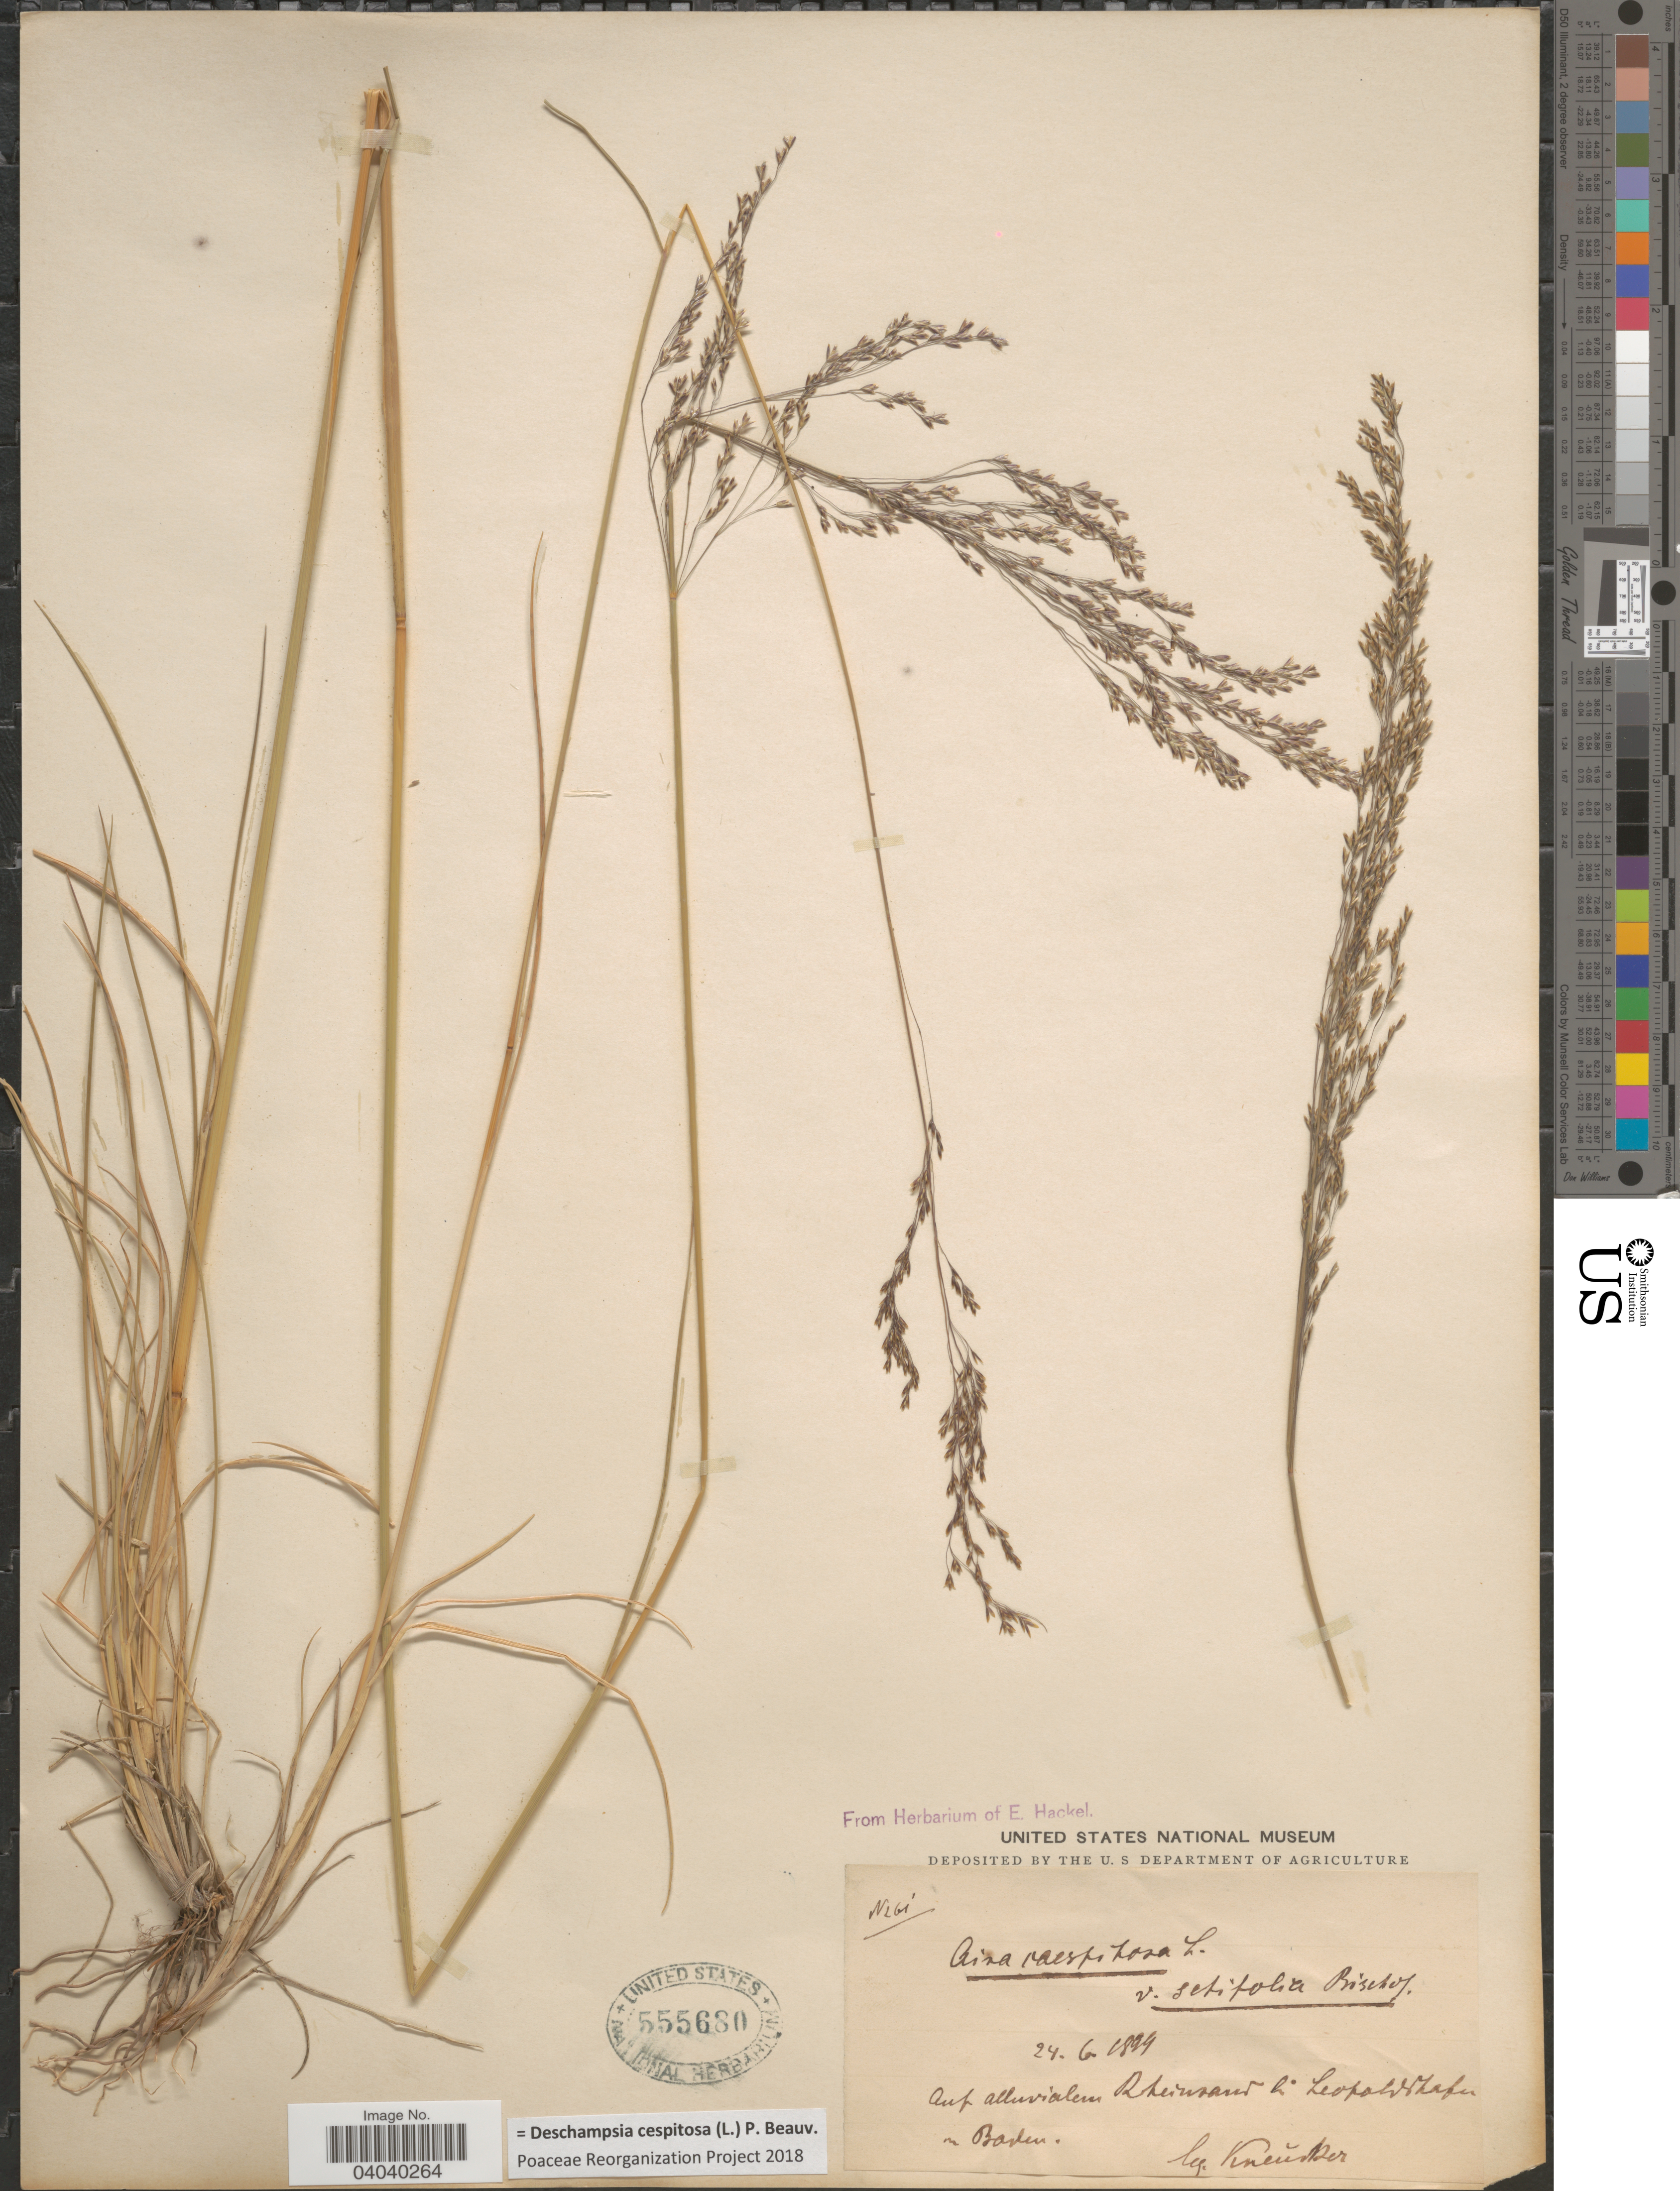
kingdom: Plantae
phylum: Tracheophyta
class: Liliopsida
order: Poales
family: Poaceae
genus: Deschampsia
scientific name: Deschampsia cespitosa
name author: (L.) P. Beauv.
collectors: Kneucker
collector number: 261*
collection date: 1899-06-24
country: Germany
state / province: Baden-Württemberg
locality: Auf alluvialem Rheinsand [interpreted] bei Leopoldshafen in Baden.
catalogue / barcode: US 555680